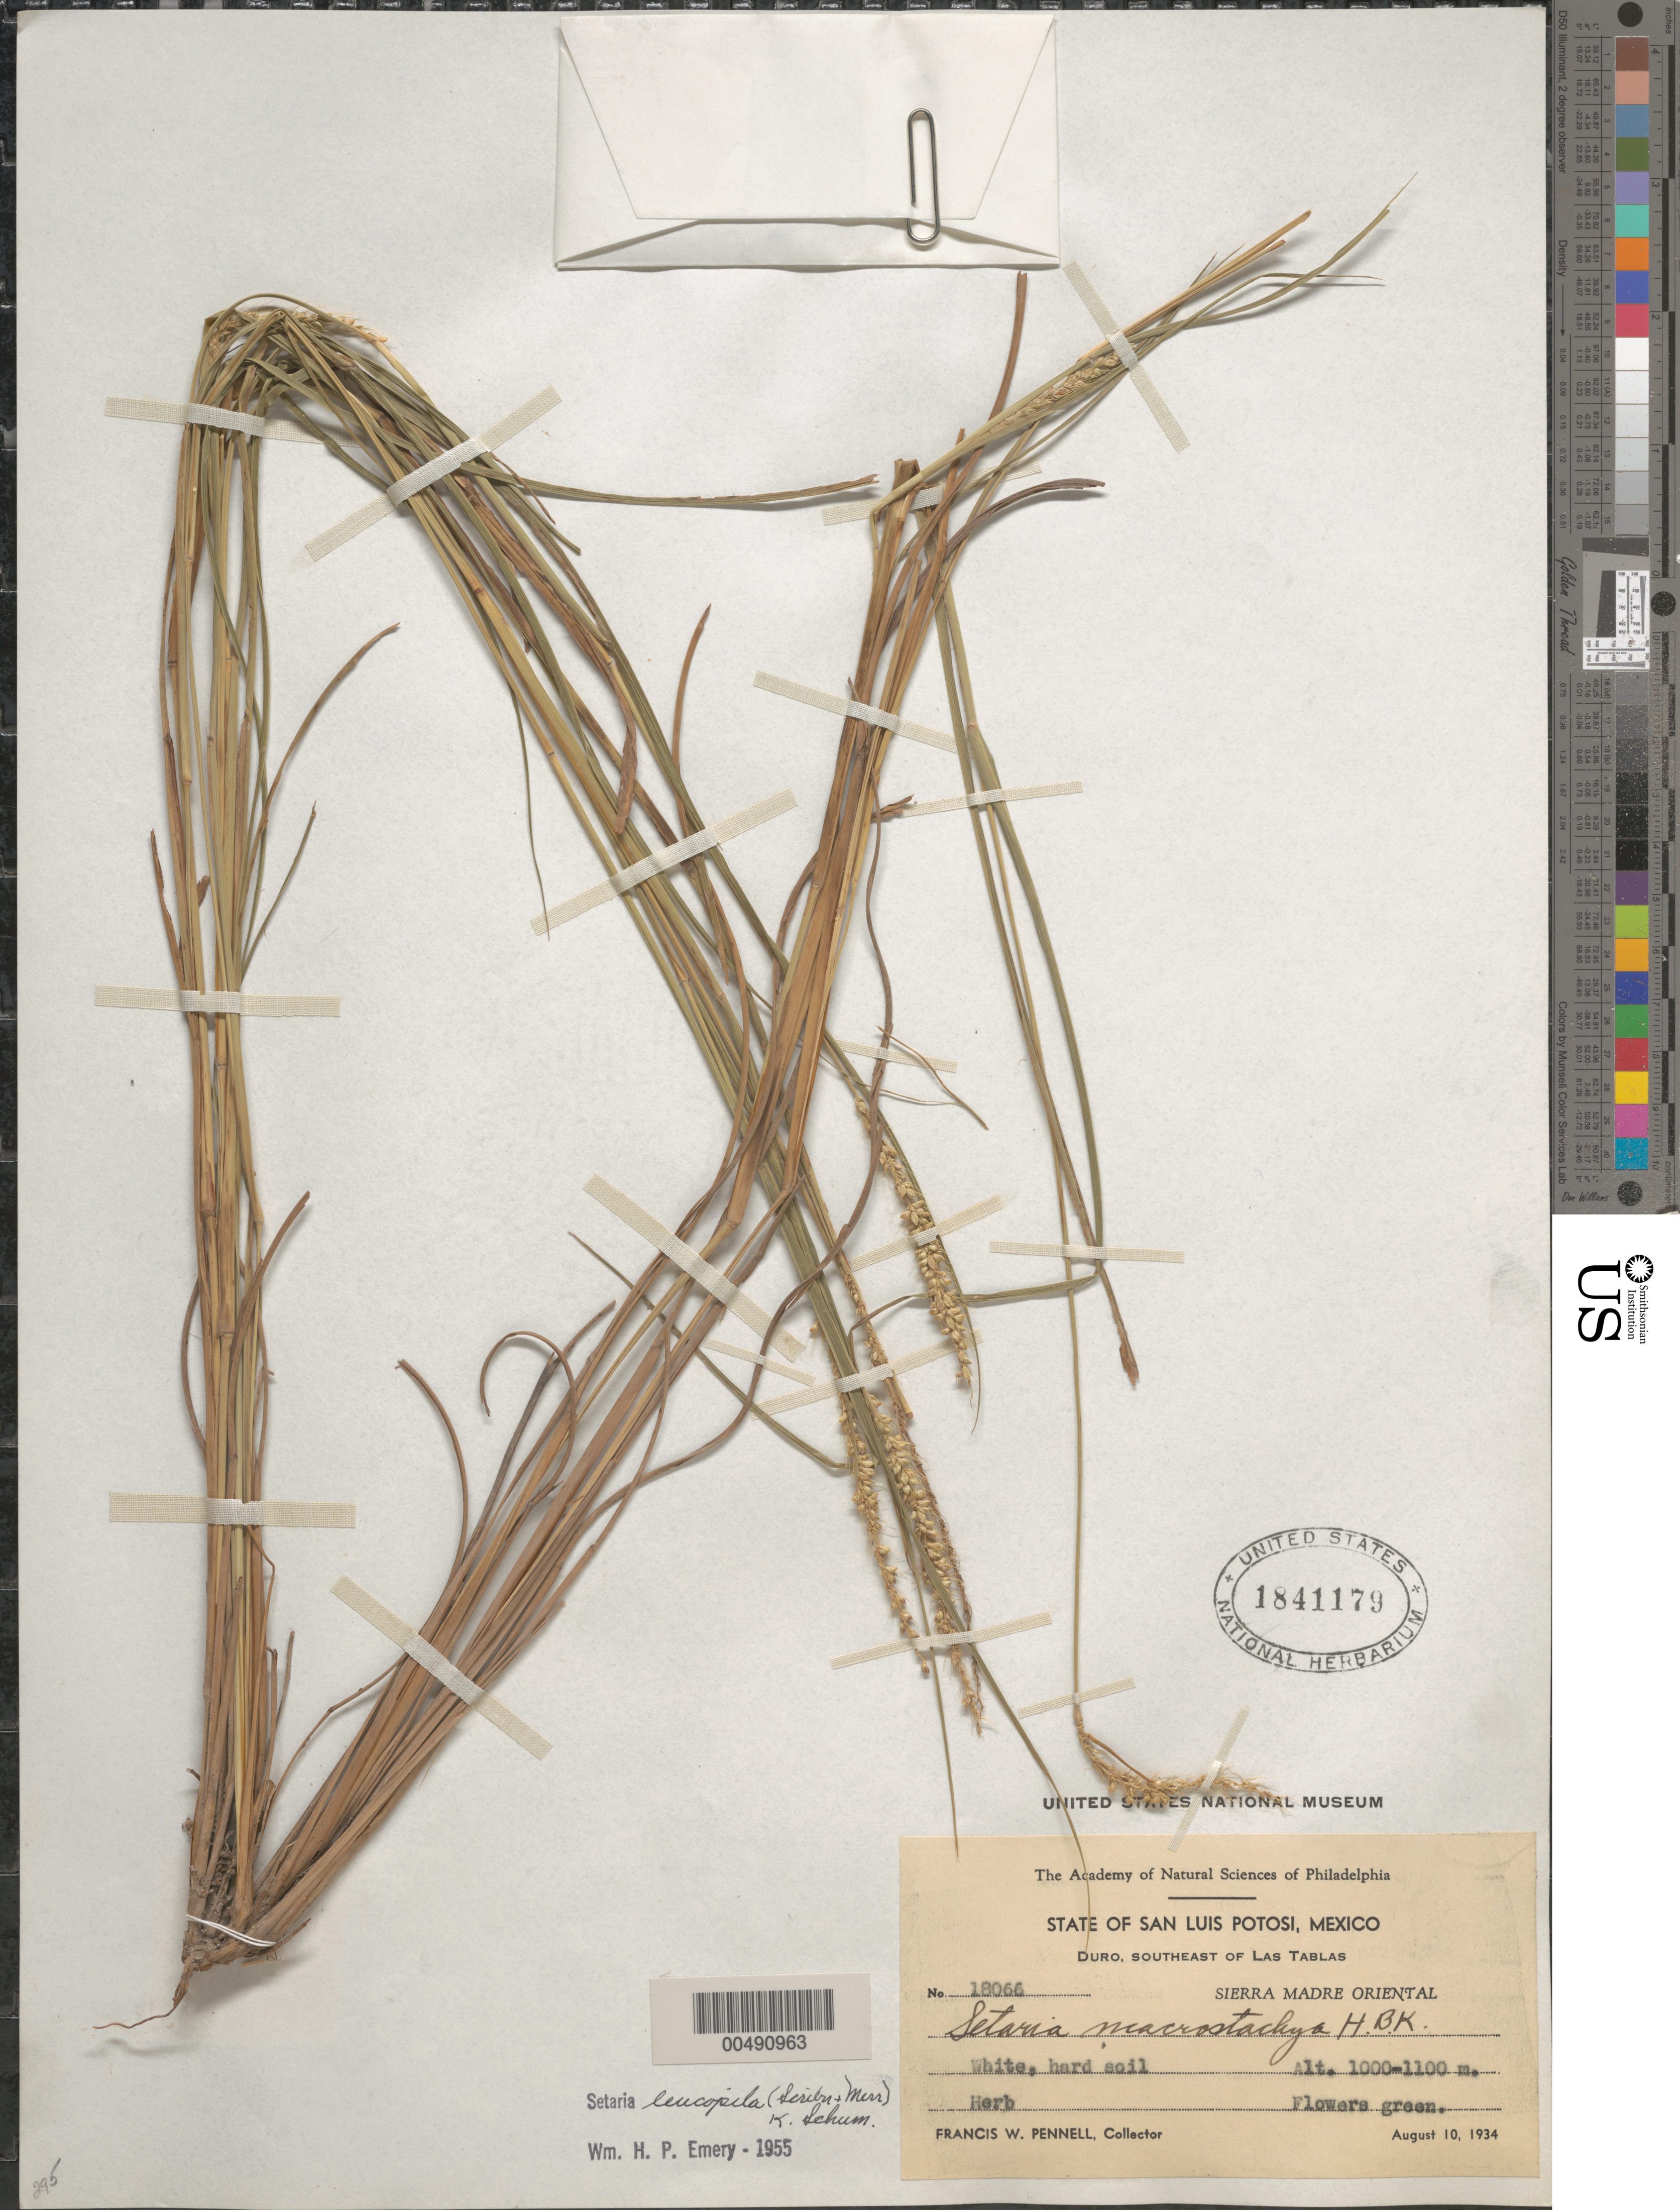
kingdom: Plantae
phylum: Tracheophyta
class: Liliopsida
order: Poales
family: Poaceae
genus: Setaria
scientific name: Setaria leucopila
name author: (Scribn. & Merr.) K. Schum.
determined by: Emery, W. H. P.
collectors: F. W. Pennell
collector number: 18066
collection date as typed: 10 Aug 1934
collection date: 1934-08-10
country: Mexico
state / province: San Luis Potosi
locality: Duro, SE of Las Tablas, Sierra Madre Oriental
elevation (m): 1000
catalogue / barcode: US 1841179